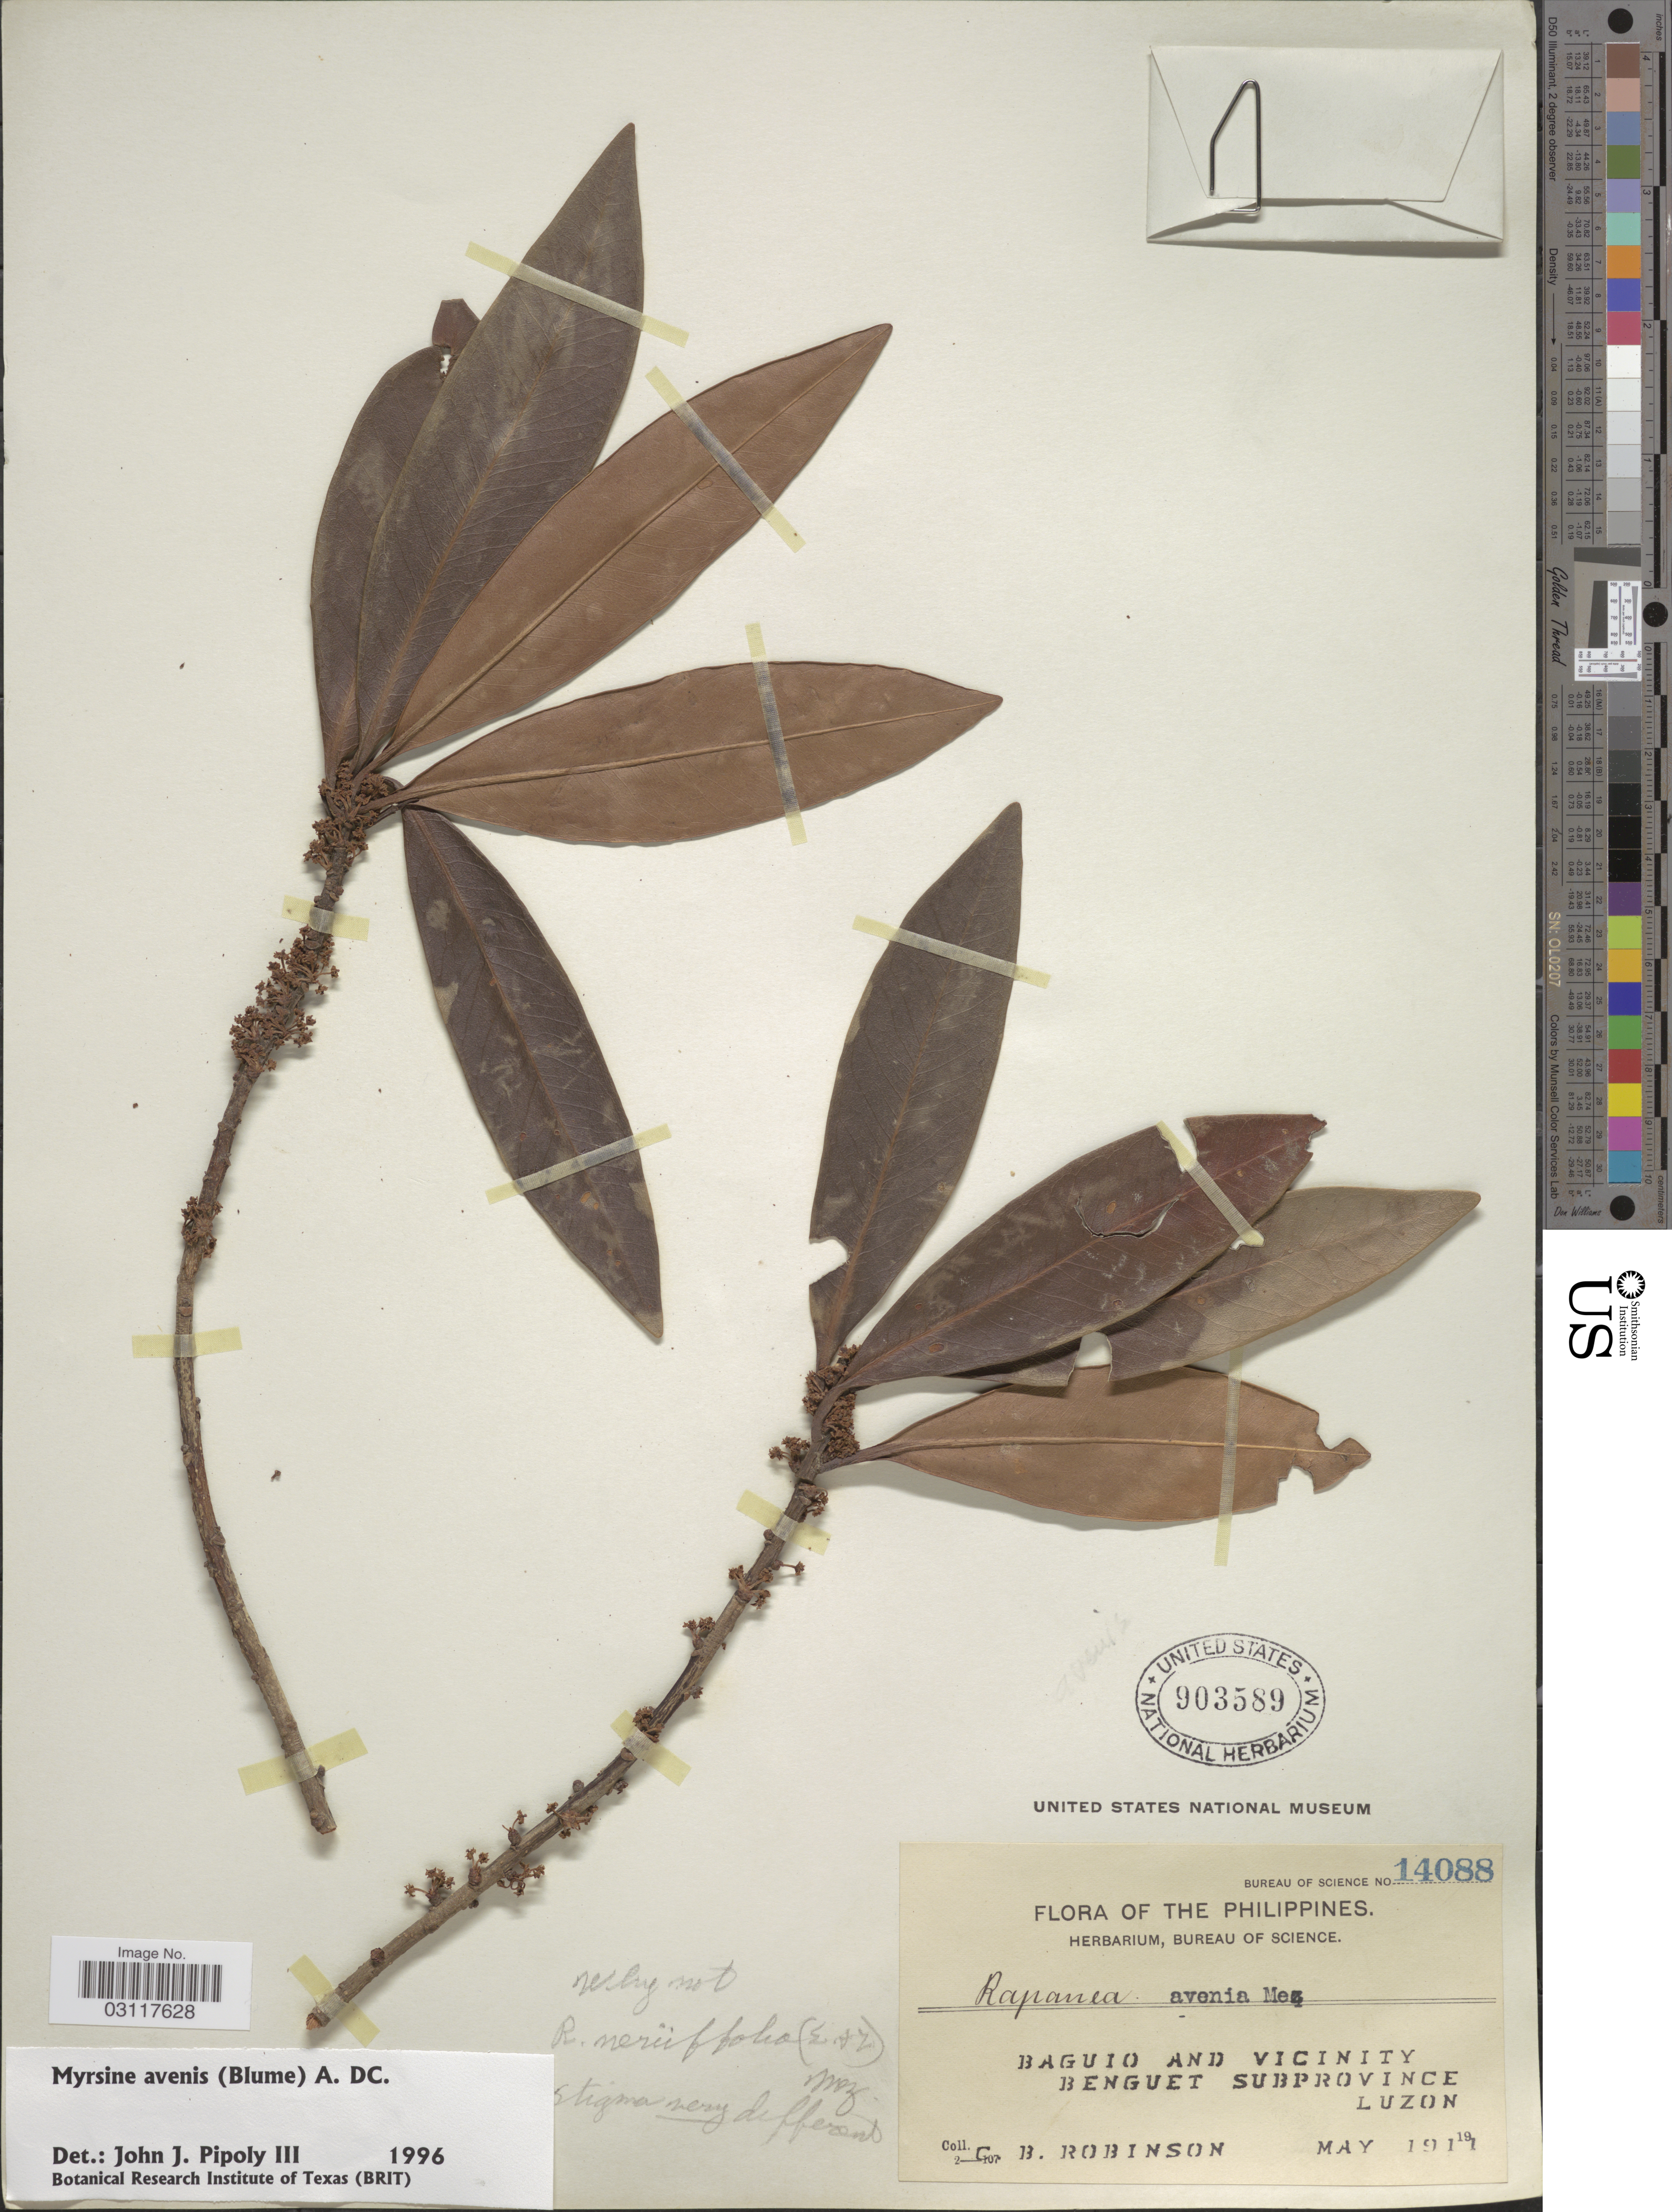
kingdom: Plantae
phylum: Tracheophyta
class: Magnoliopsida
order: Ericales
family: Primulaceae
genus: Myrsine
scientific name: Myrsine avenis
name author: A. DC.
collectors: C. Robinson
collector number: Bureau of Science 14088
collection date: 1911-05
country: Philippines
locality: Baguio and Vicinity, Benguet Subprovince, Luzon.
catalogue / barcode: US 903589